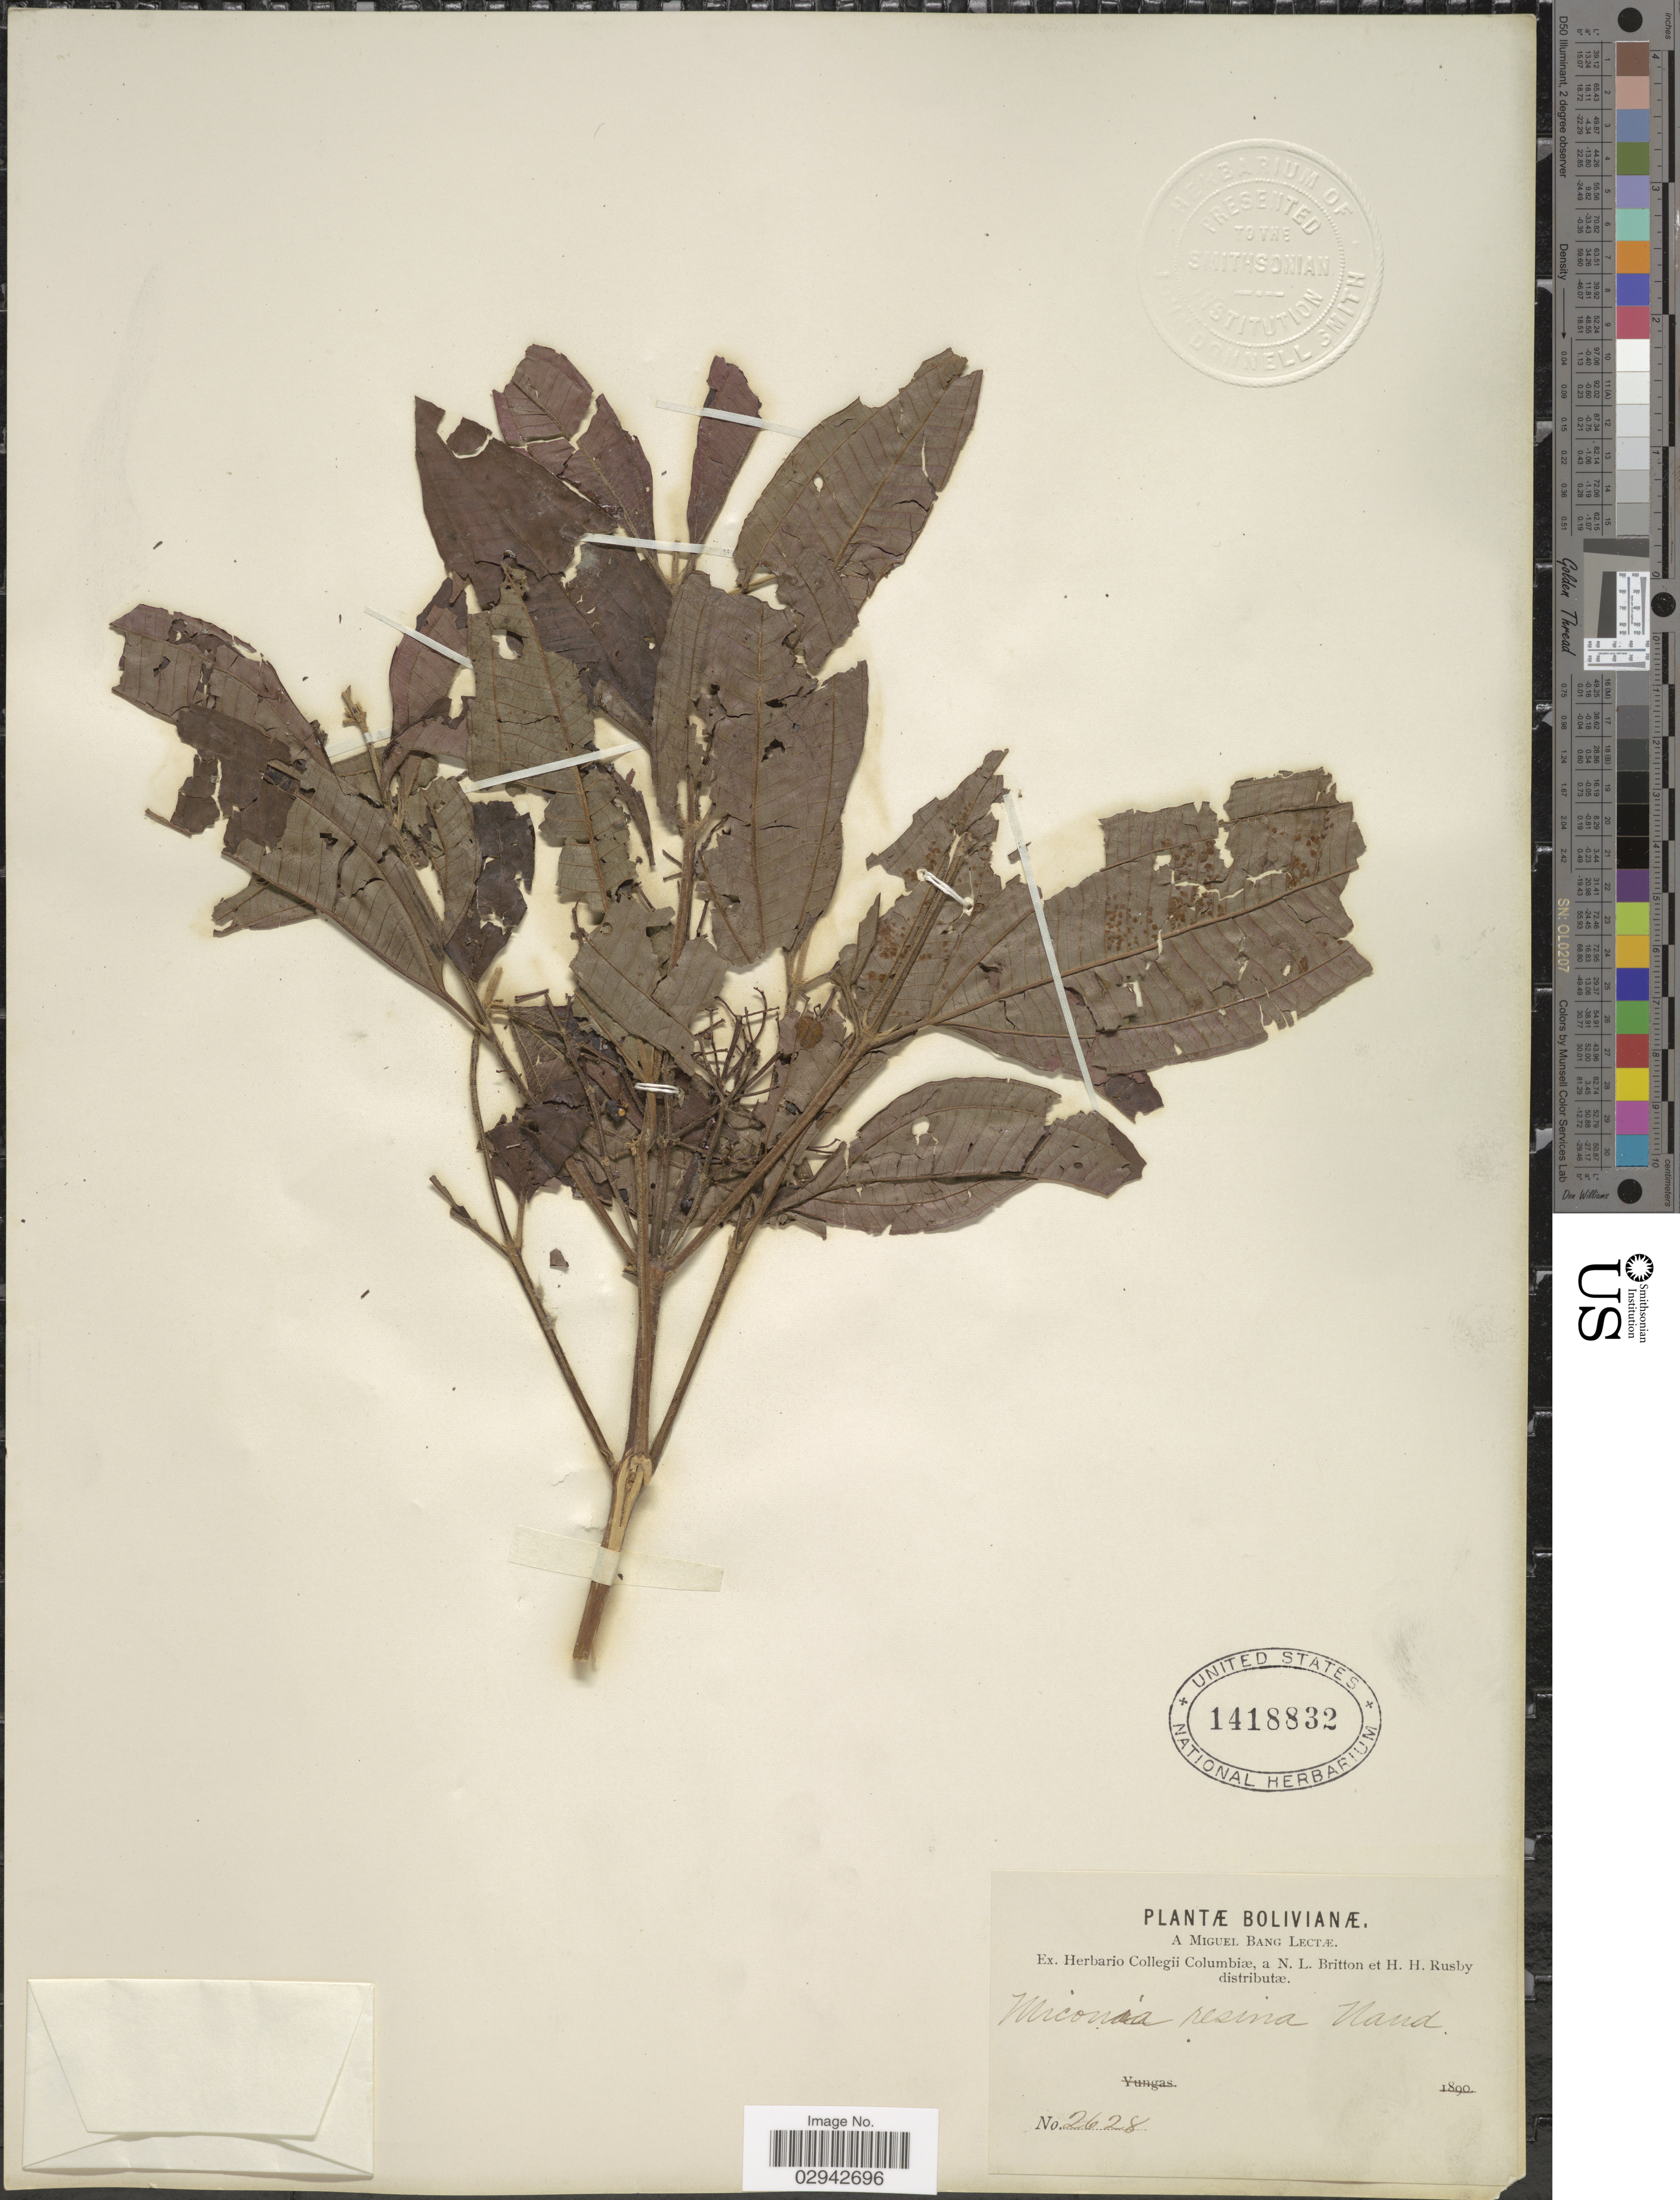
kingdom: Plantae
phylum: Tracheophyta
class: Magnoliopsida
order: Myrtales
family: Melastomataceae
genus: Miconia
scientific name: Miconia resima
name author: Naudin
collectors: M. Bang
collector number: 2628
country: Bolivia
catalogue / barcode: US 1418832